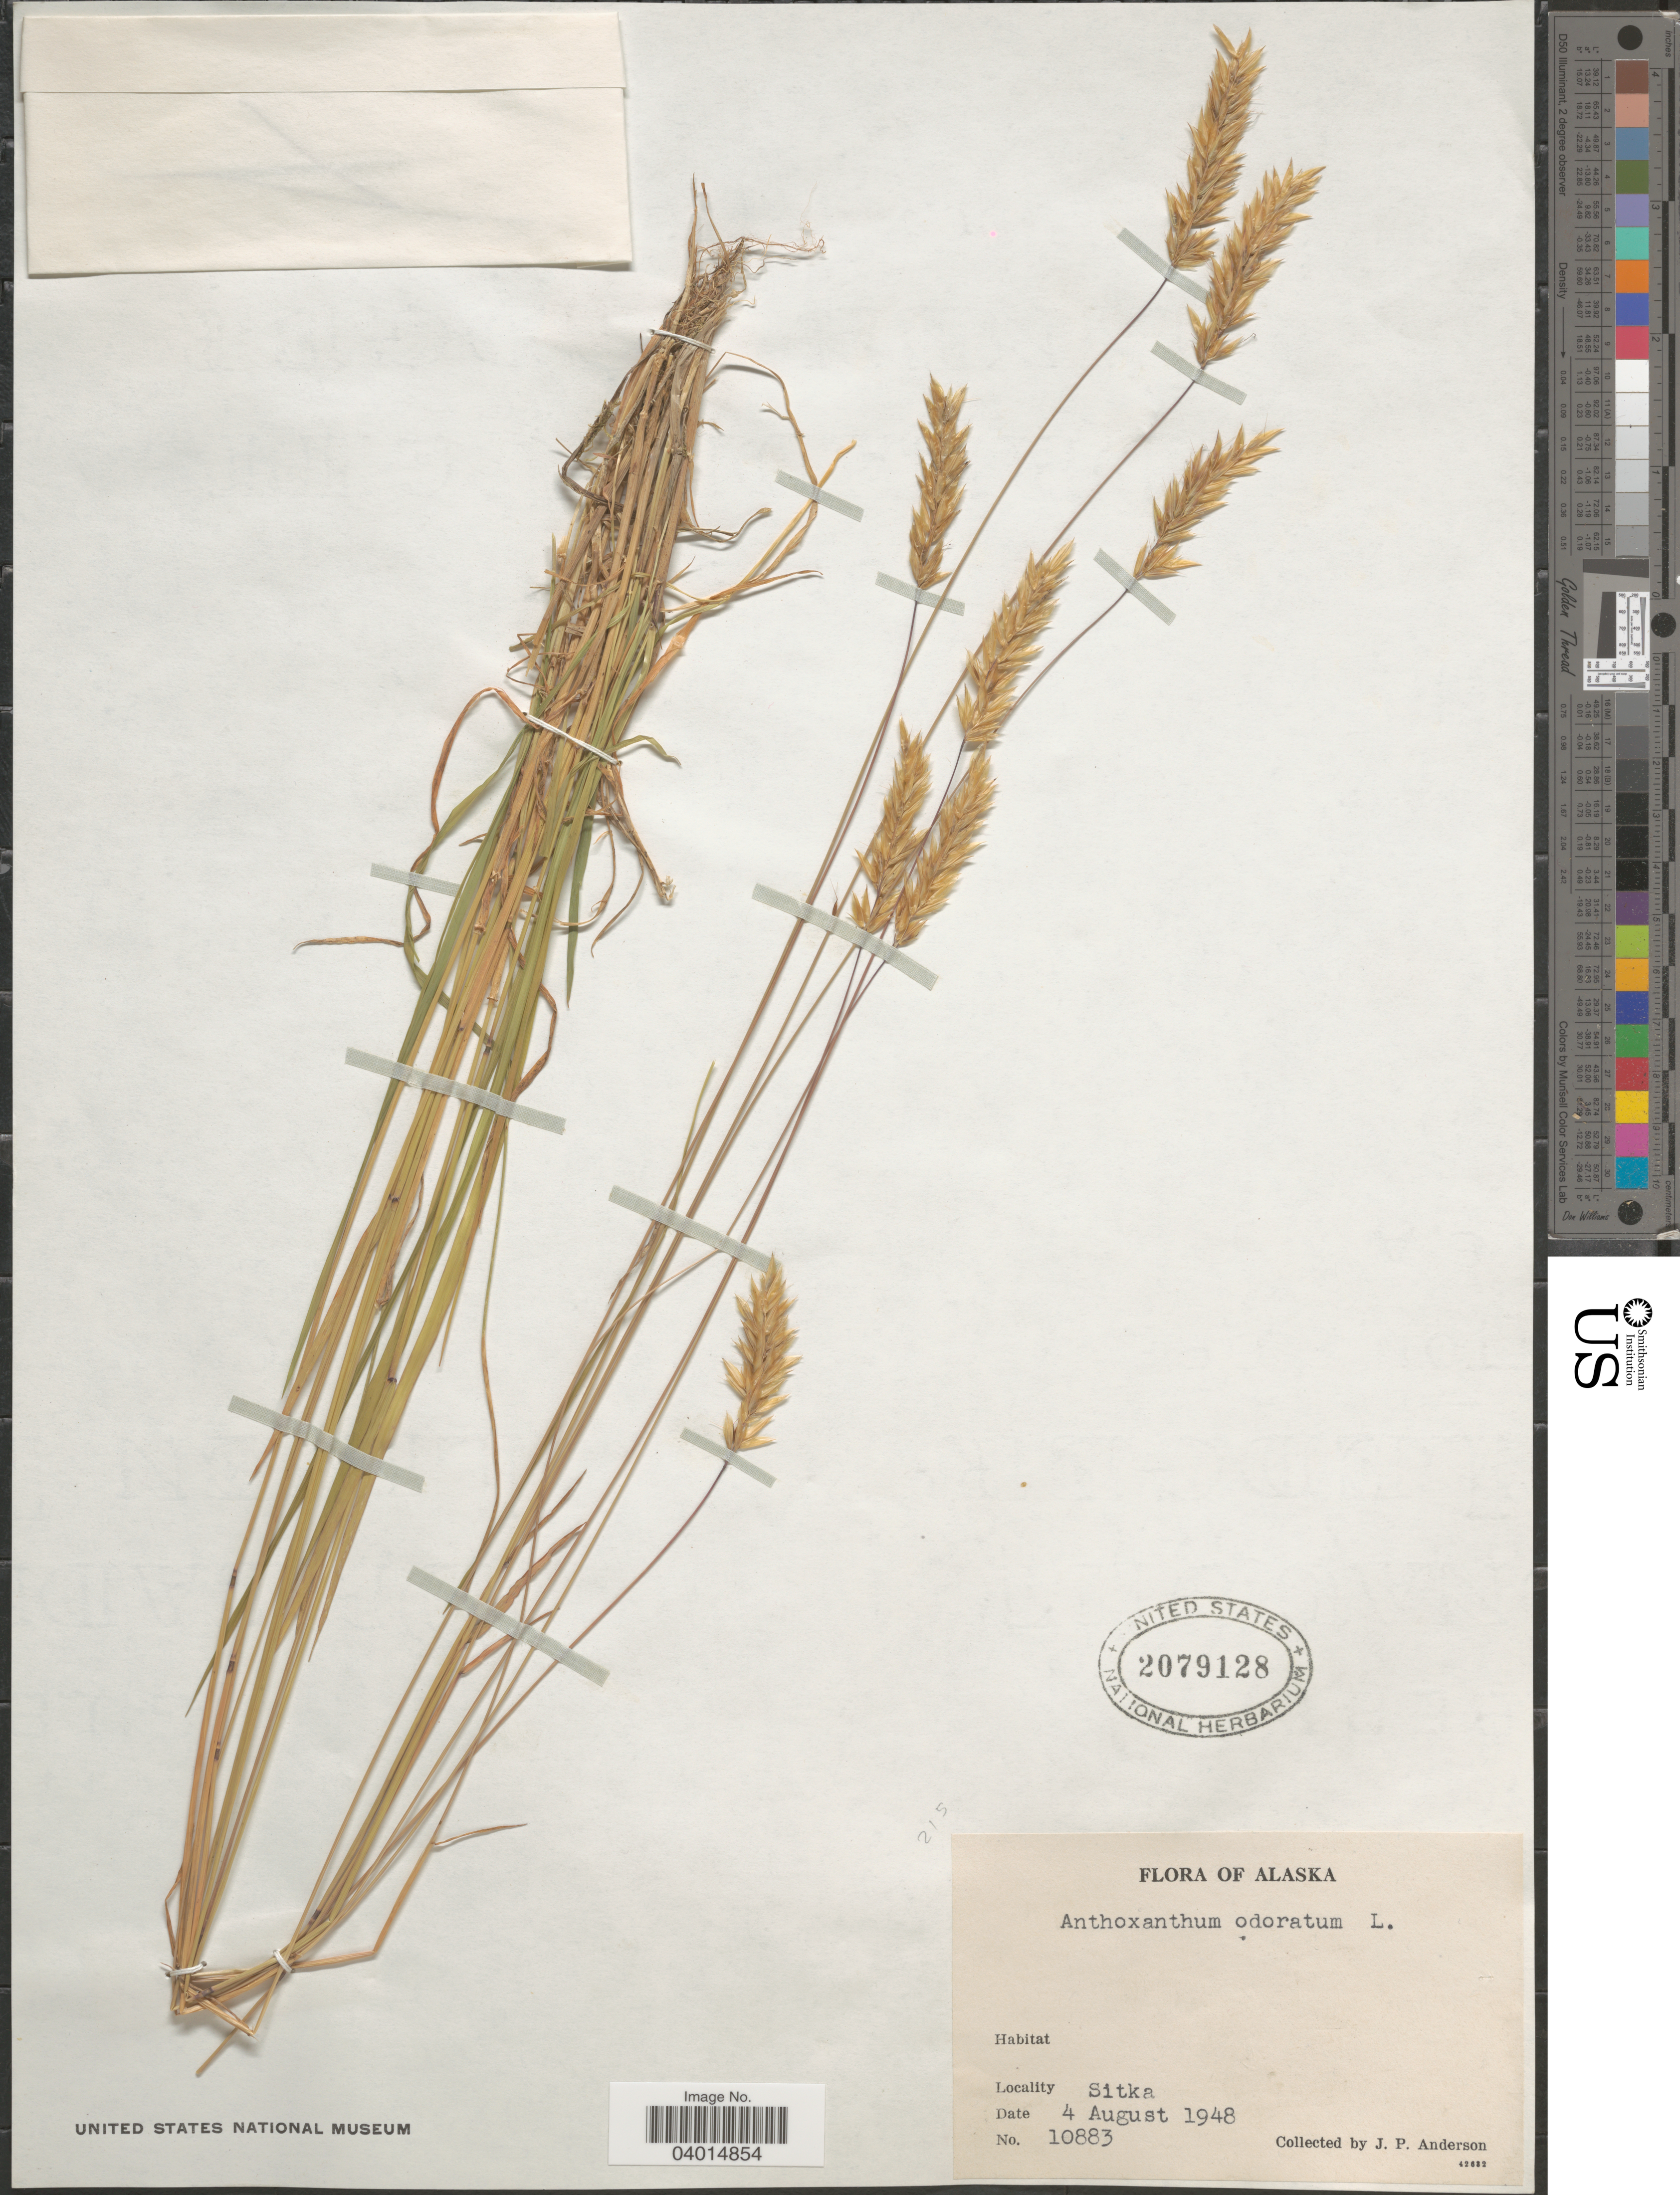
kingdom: Plantae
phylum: Tracheophyta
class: Liliopsida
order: Poales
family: Poaceae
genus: Anthoxanthum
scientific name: Anthoxanthum odoratum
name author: L.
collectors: J. P. Anderson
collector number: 10883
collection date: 1948-08-04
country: United States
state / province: Alaska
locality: Sitka.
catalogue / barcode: US 2079128